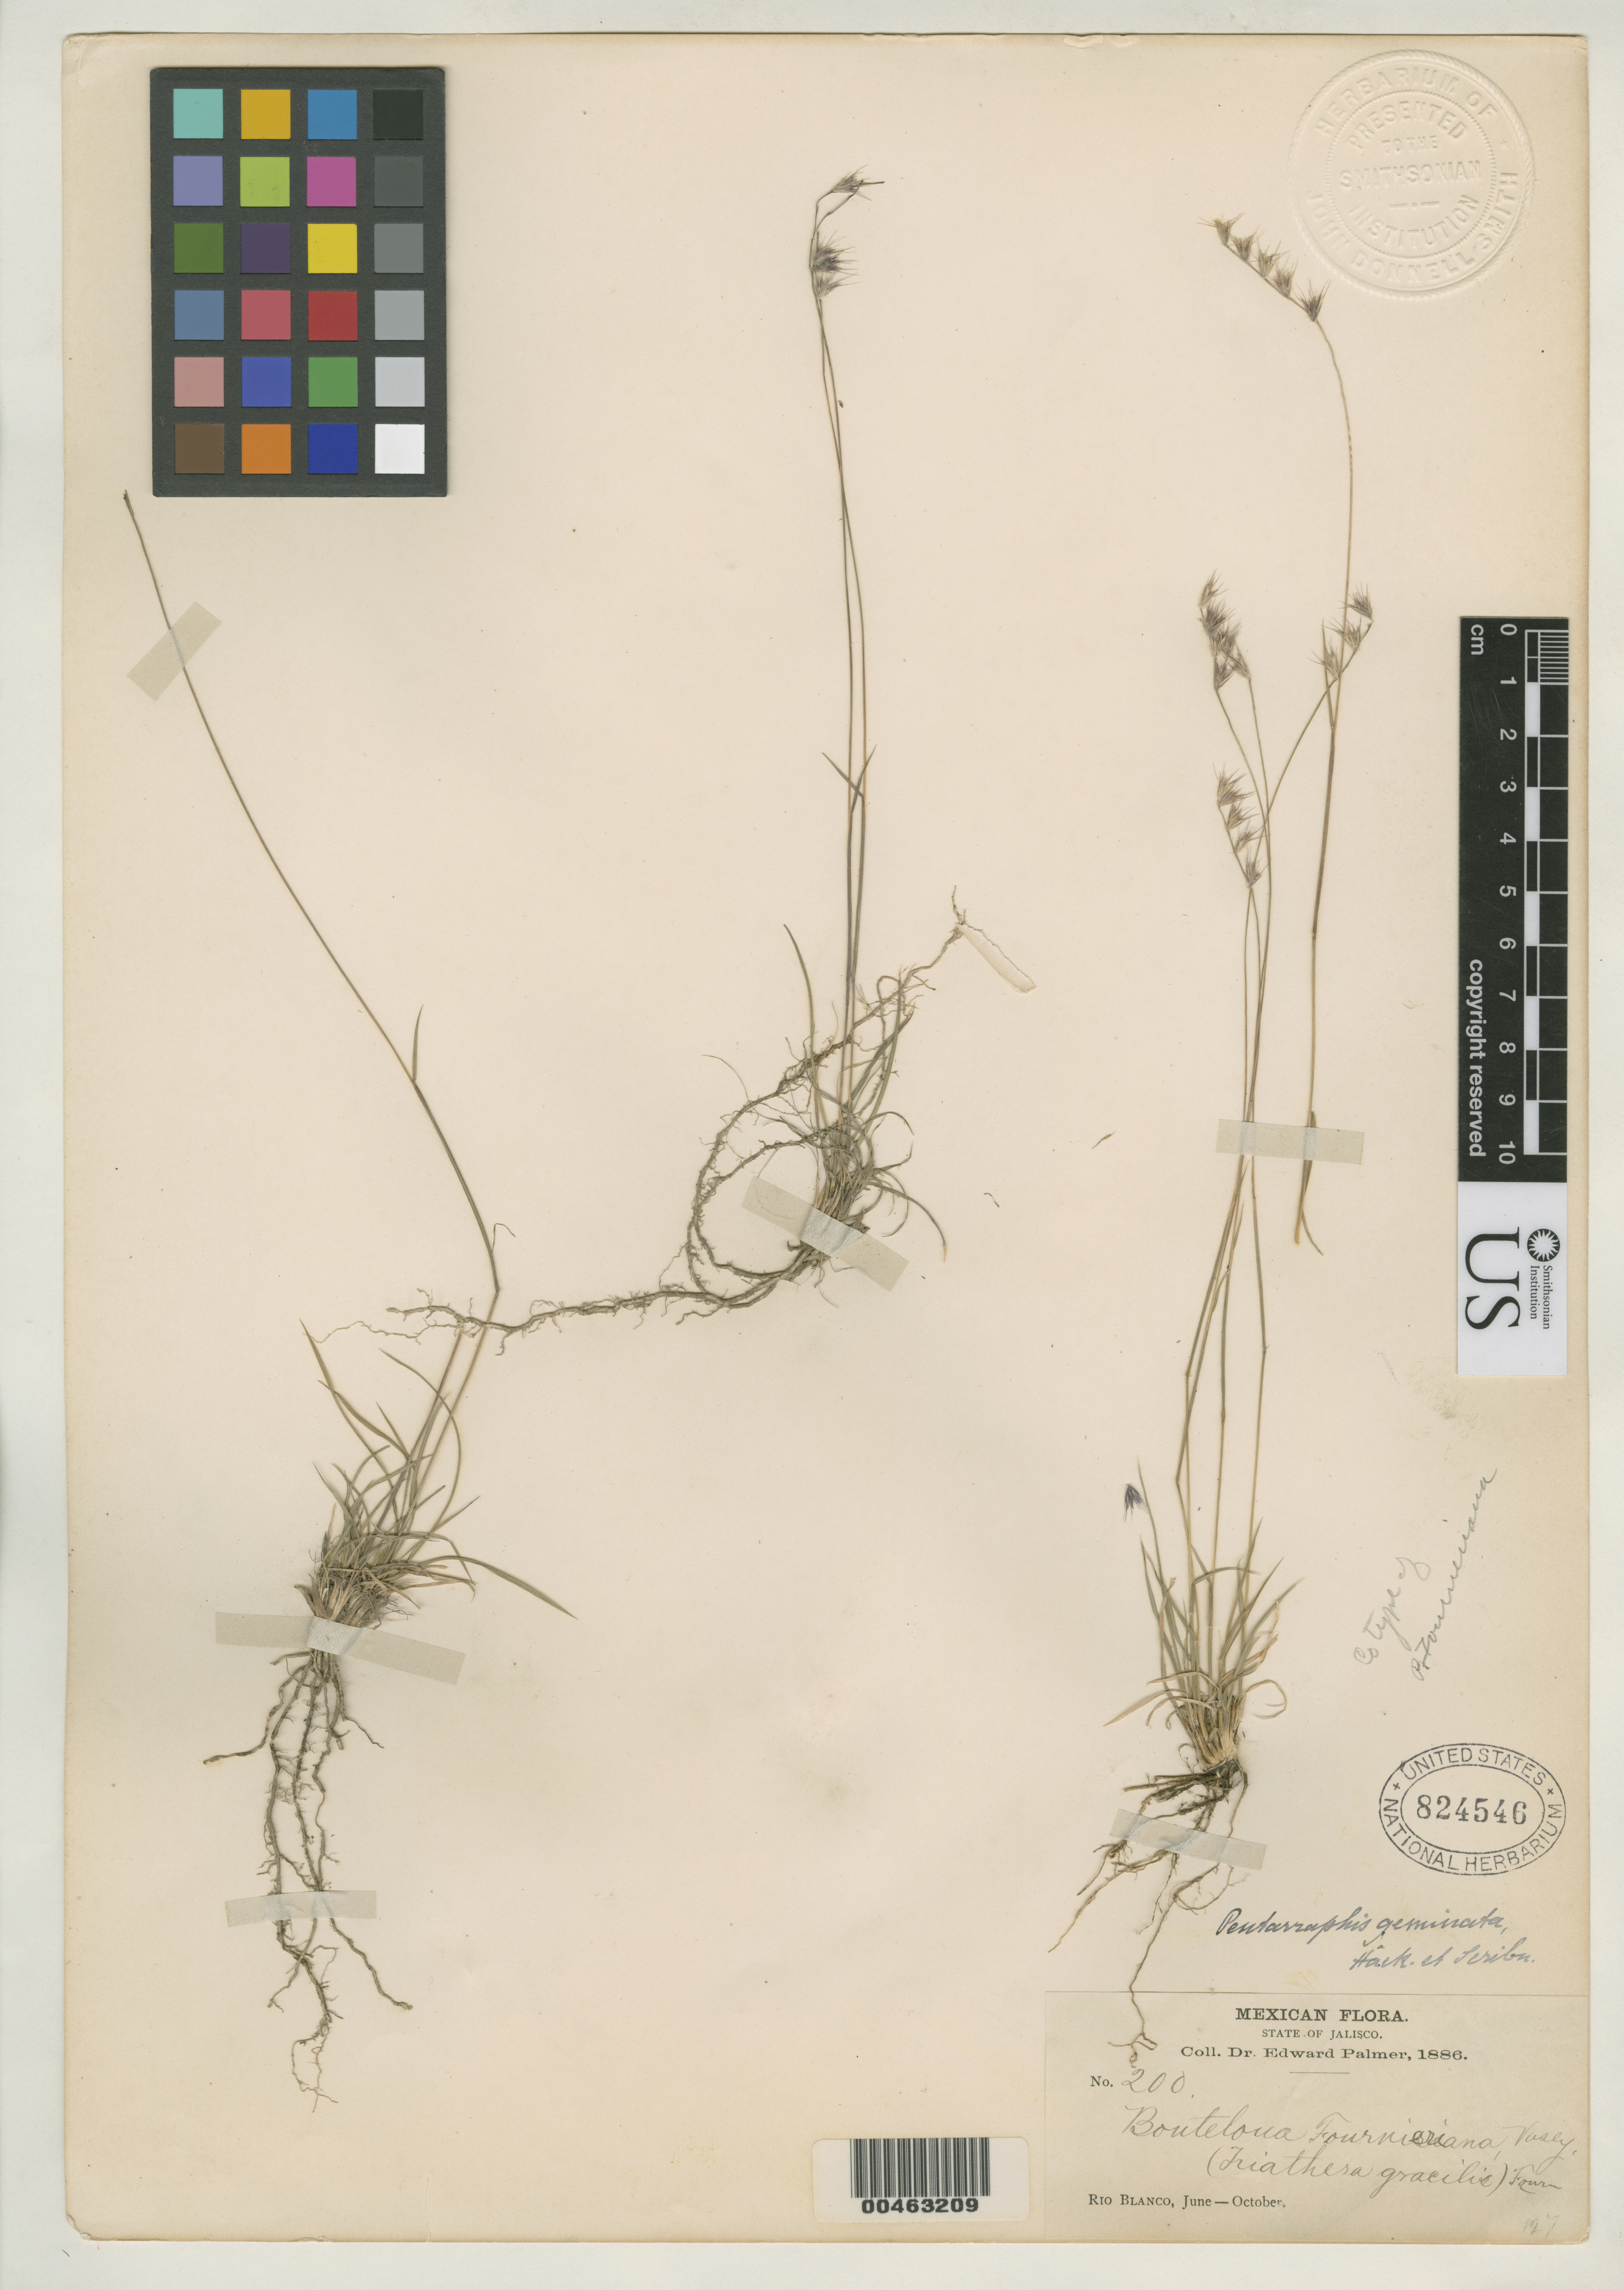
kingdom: Plantae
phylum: Tracheophyta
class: Liliopsida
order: Poales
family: Poaceae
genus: Pentarrhaphis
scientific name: Pentarrhaphis fournierana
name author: Hack. & Scribn.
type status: Syntype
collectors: E. Palmer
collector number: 200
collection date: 1886-06/1886-10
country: Mexico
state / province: Jalisco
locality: Rio Blanco.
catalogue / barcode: US 824546